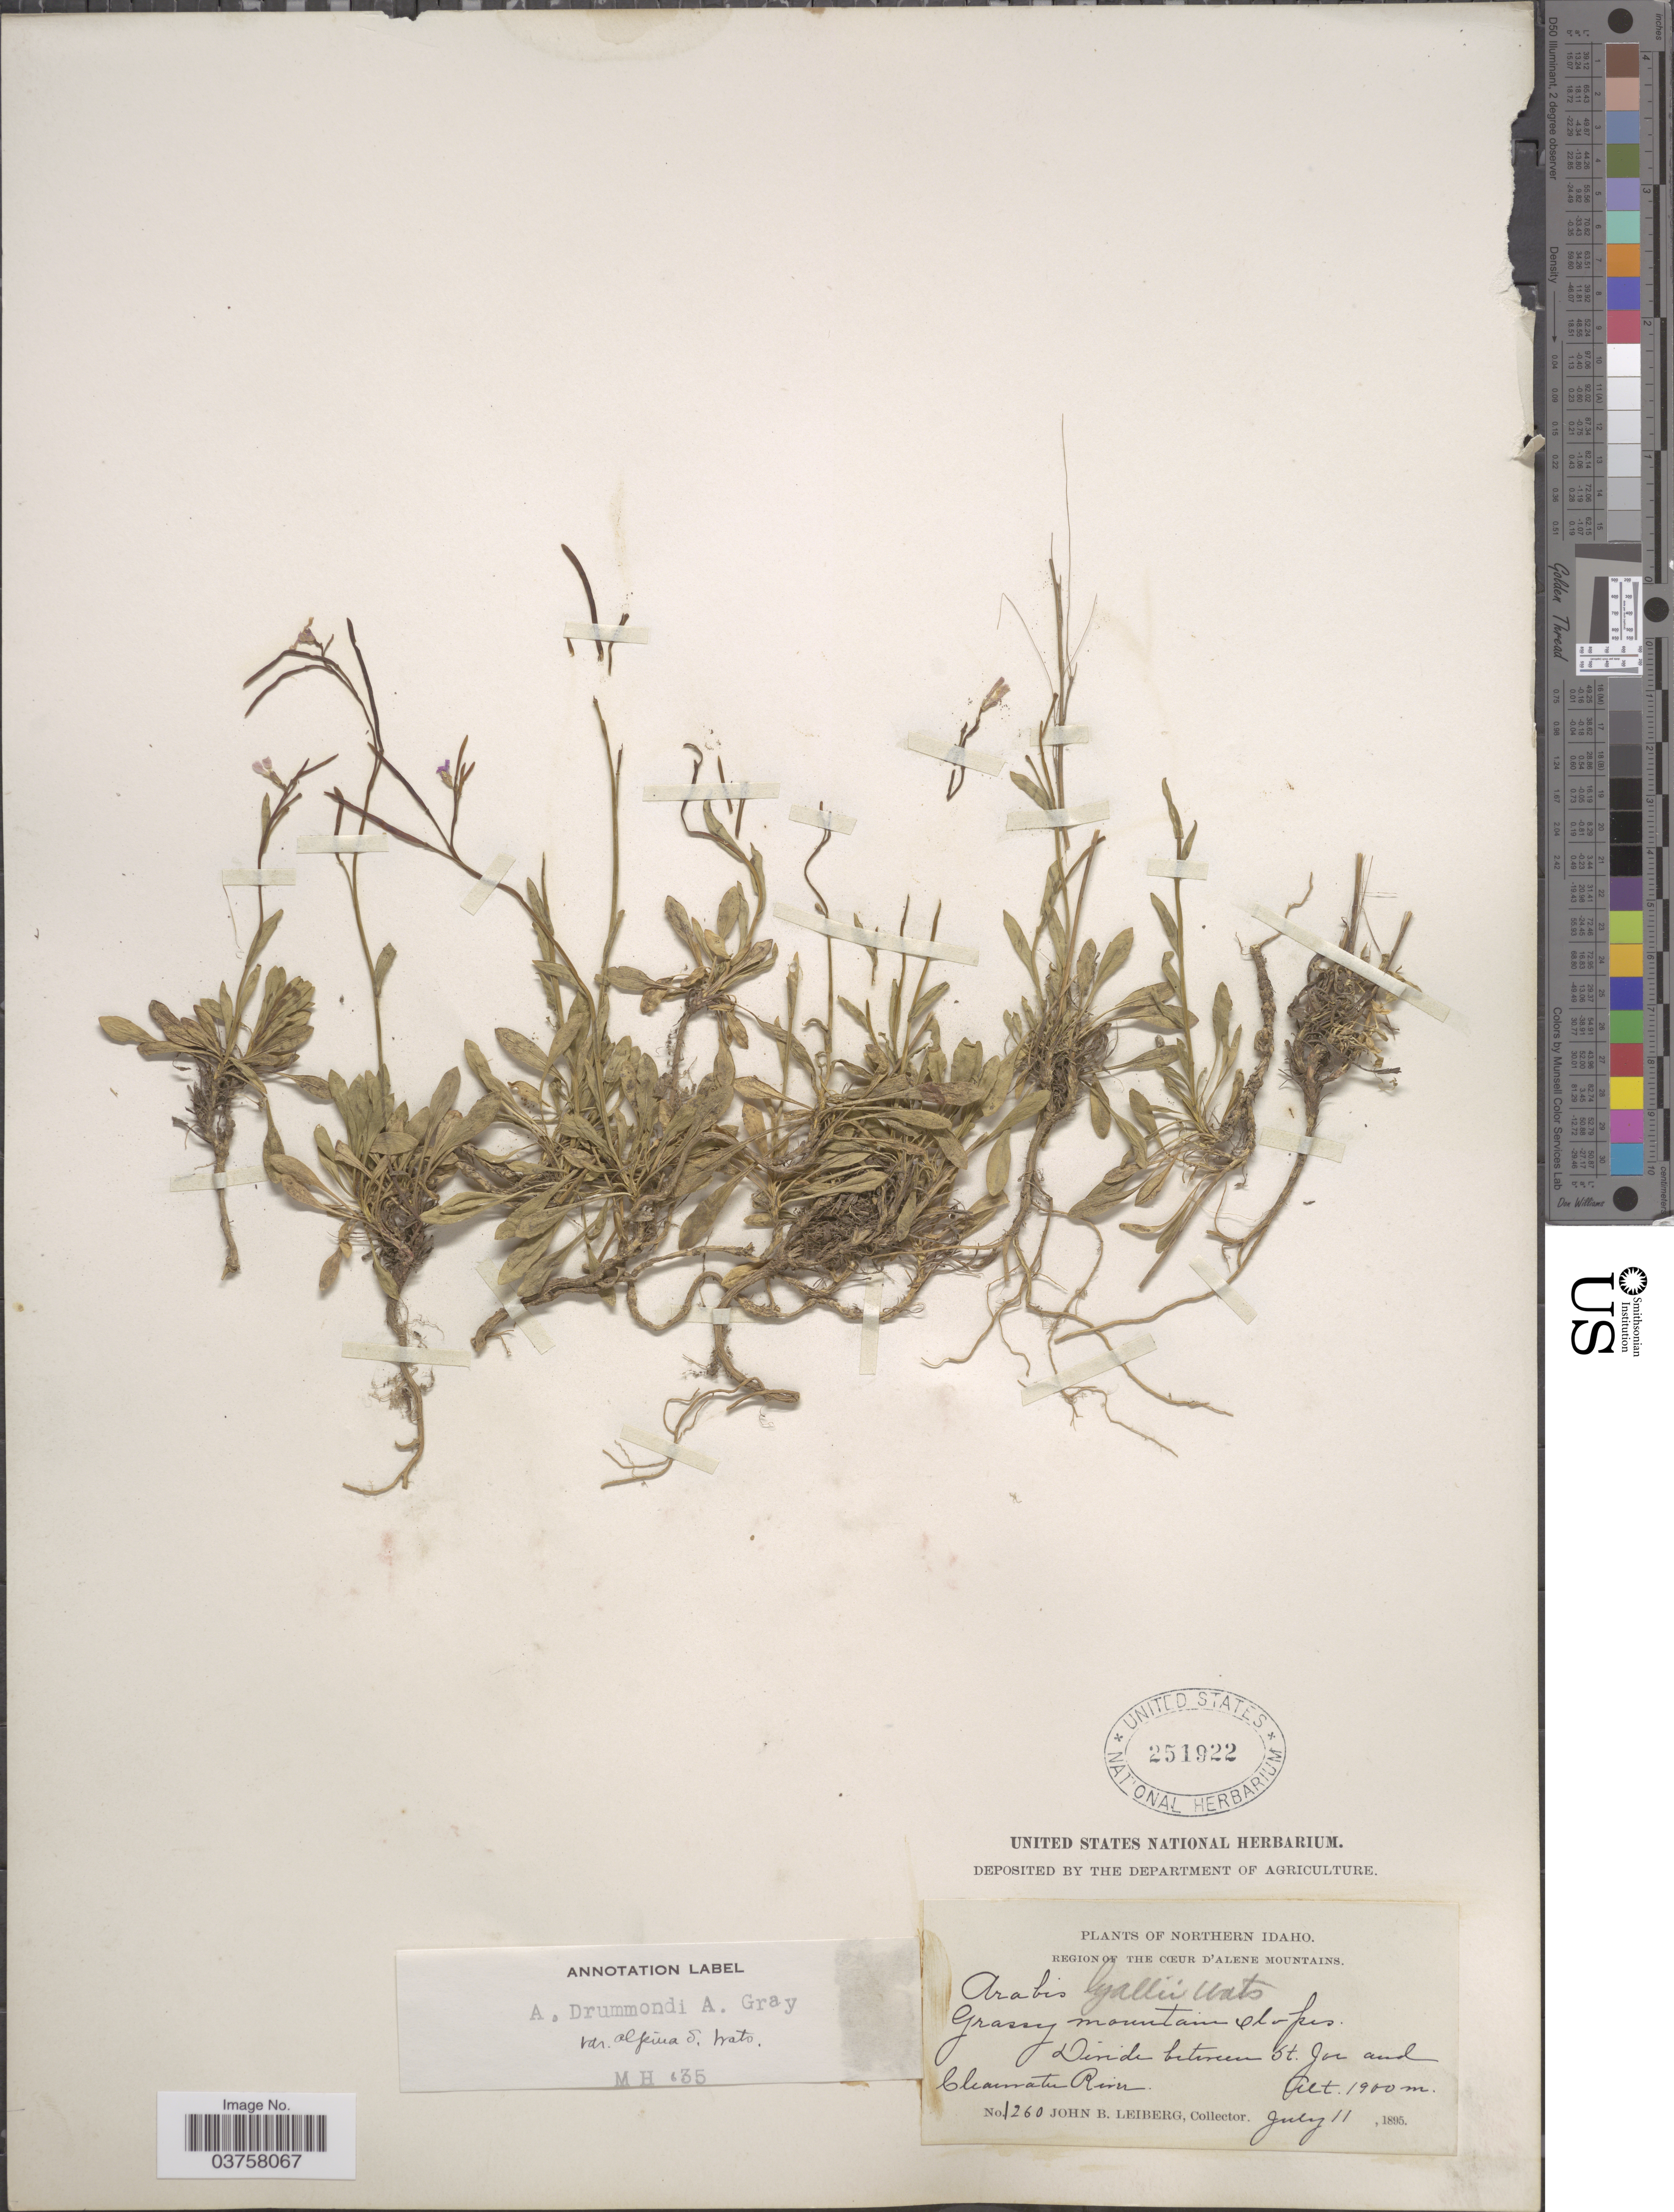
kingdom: Plantae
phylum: Tracheophyta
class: Magnoliopsida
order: Brassicales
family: Brassicaceae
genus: Arabis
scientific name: Arabis lyallii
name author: S. Watson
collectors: J. B. Leiberg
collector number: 1260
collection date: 1895-07-11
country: United States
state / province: Idaho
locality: Northern Idaho. Region of the Cœur D'Alene Mountains. Divide between St. Joe and Clearwater River.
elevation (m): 1900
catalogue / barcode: US 251922